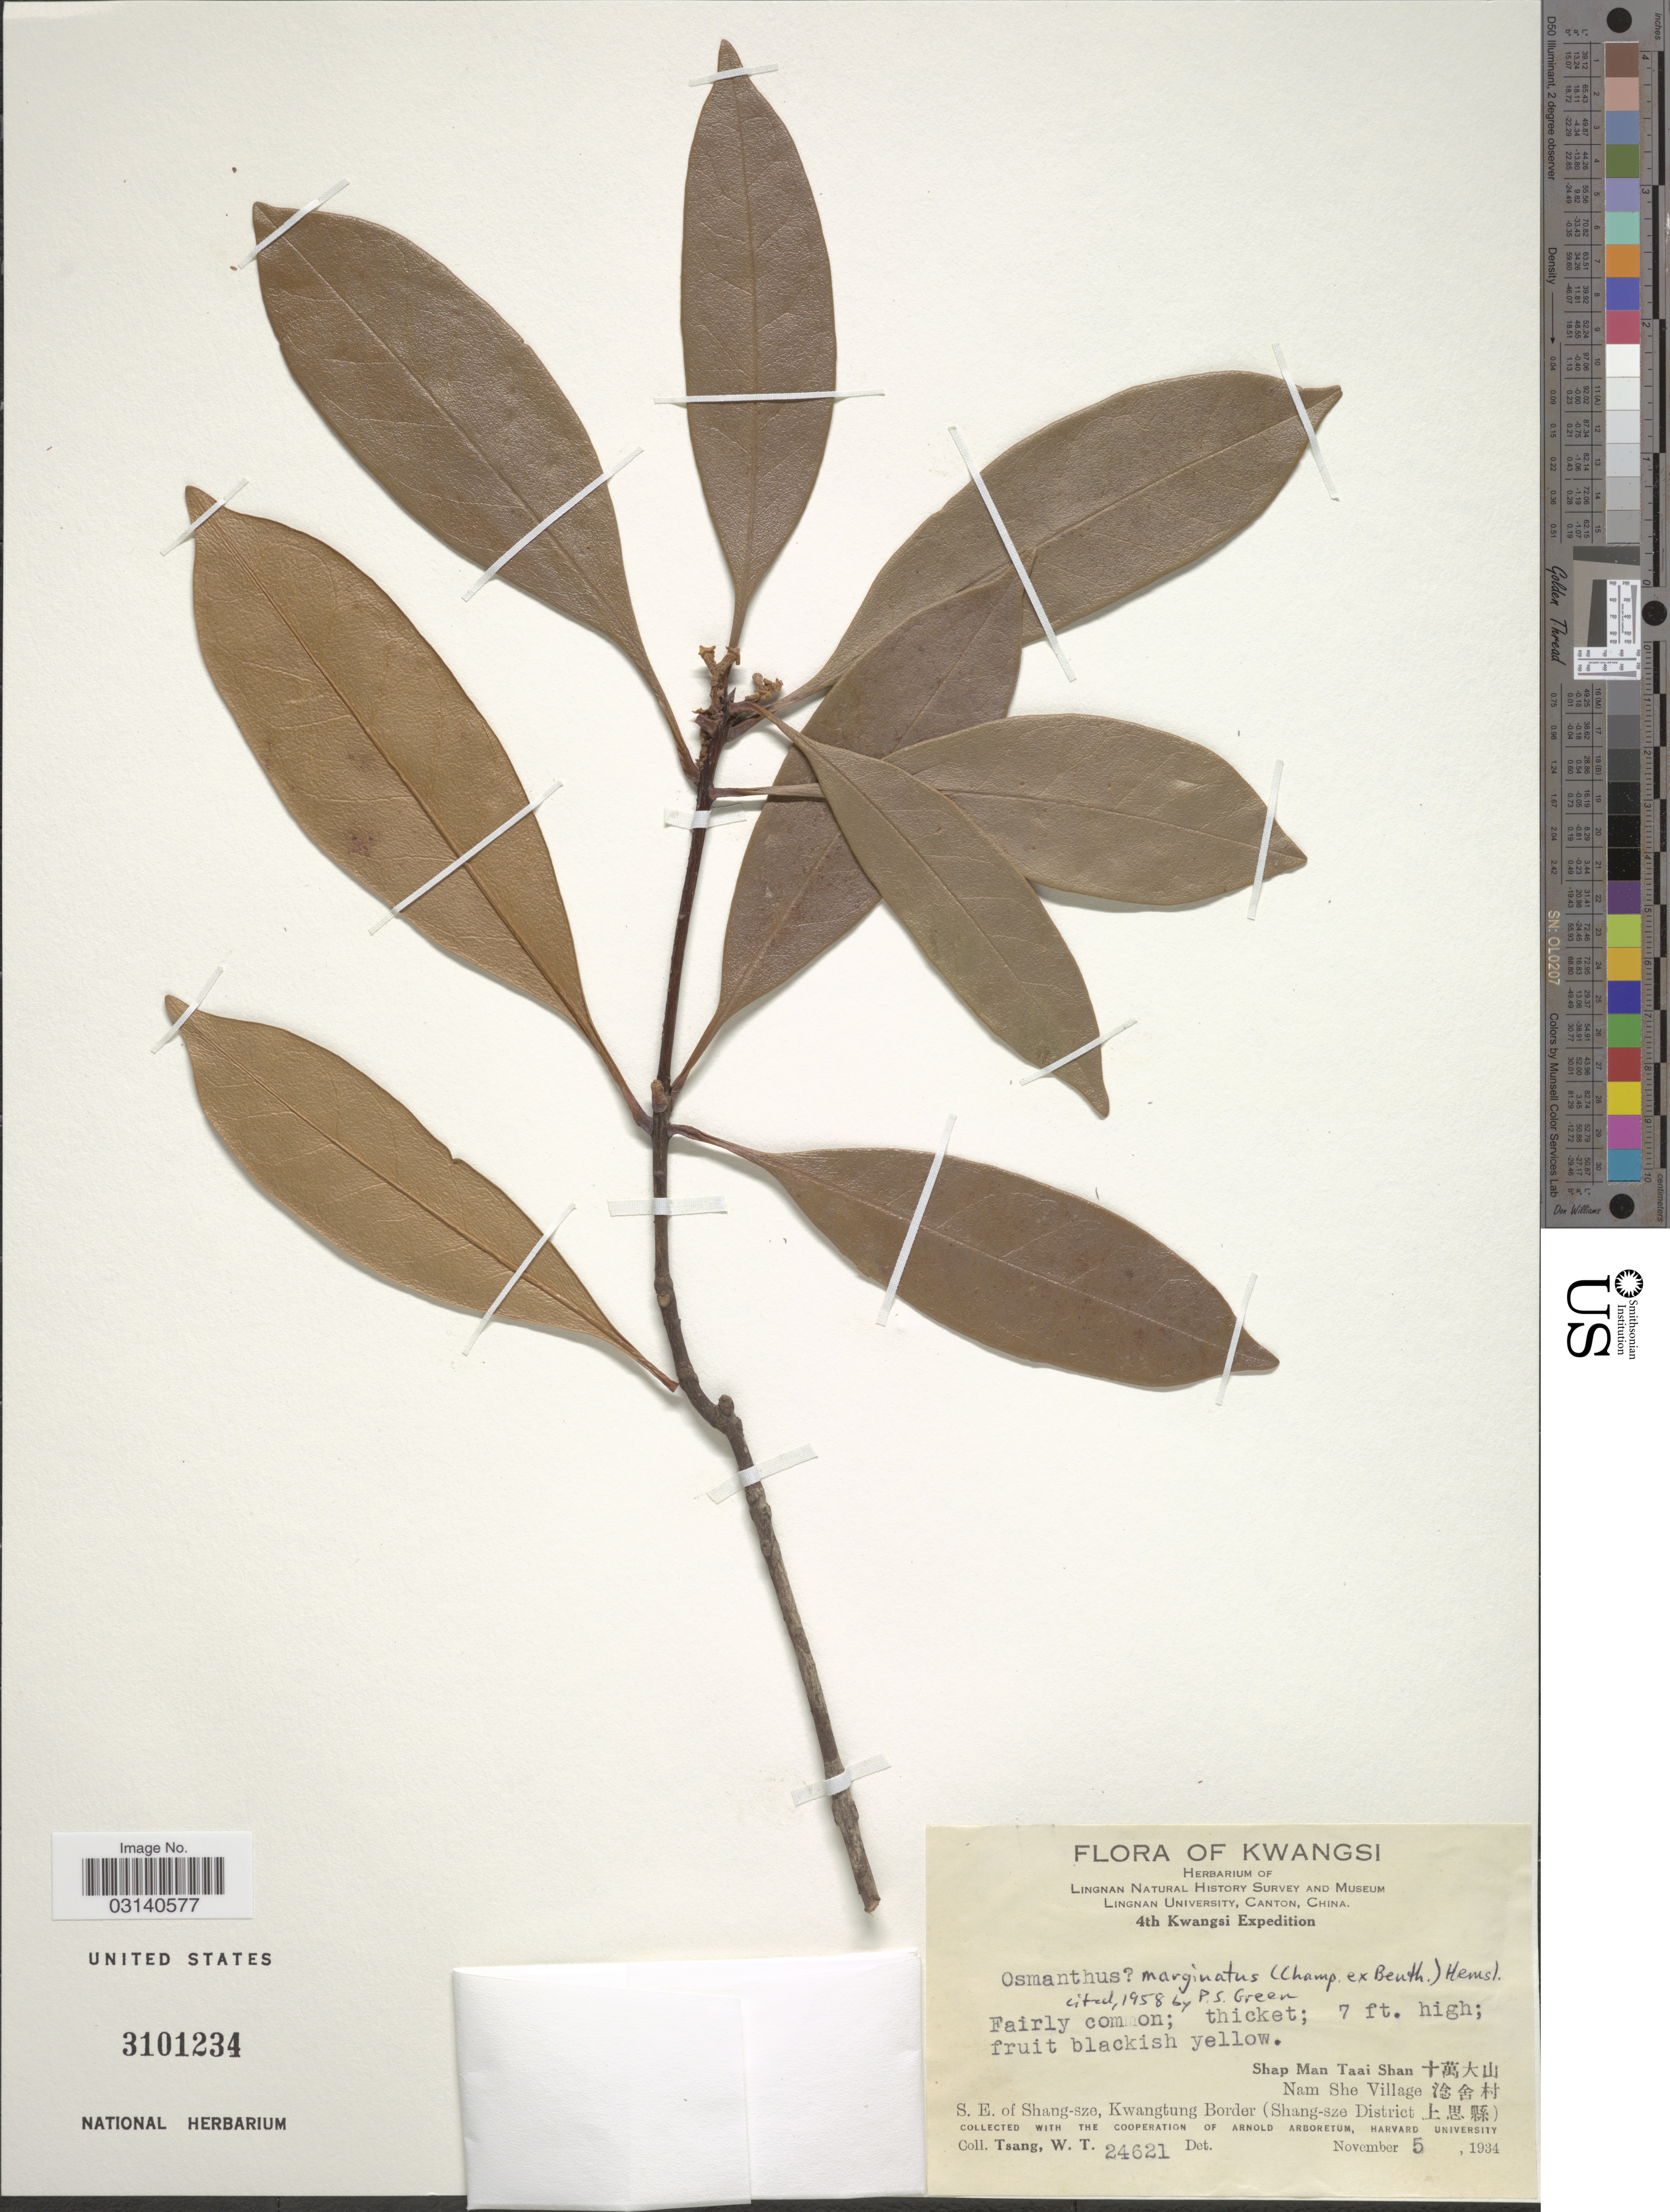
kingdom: Plantae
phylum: Tracheophyta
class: Magnoliopsida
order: Lamiales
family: Oleaceae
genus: Osmanthus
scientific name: Osmanthus marginatus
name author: (Champ. ex Benth.) Hemsl.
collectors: W. T. Tsang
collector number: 24621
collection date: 1934-11-05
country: China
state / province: Guangxi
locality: Kwangsi, Shap Man Taai Shan, Nam She Village, S.E. of Shang-sze, Kwangtung Border (Shang-sze District).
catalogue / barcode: US 3101234